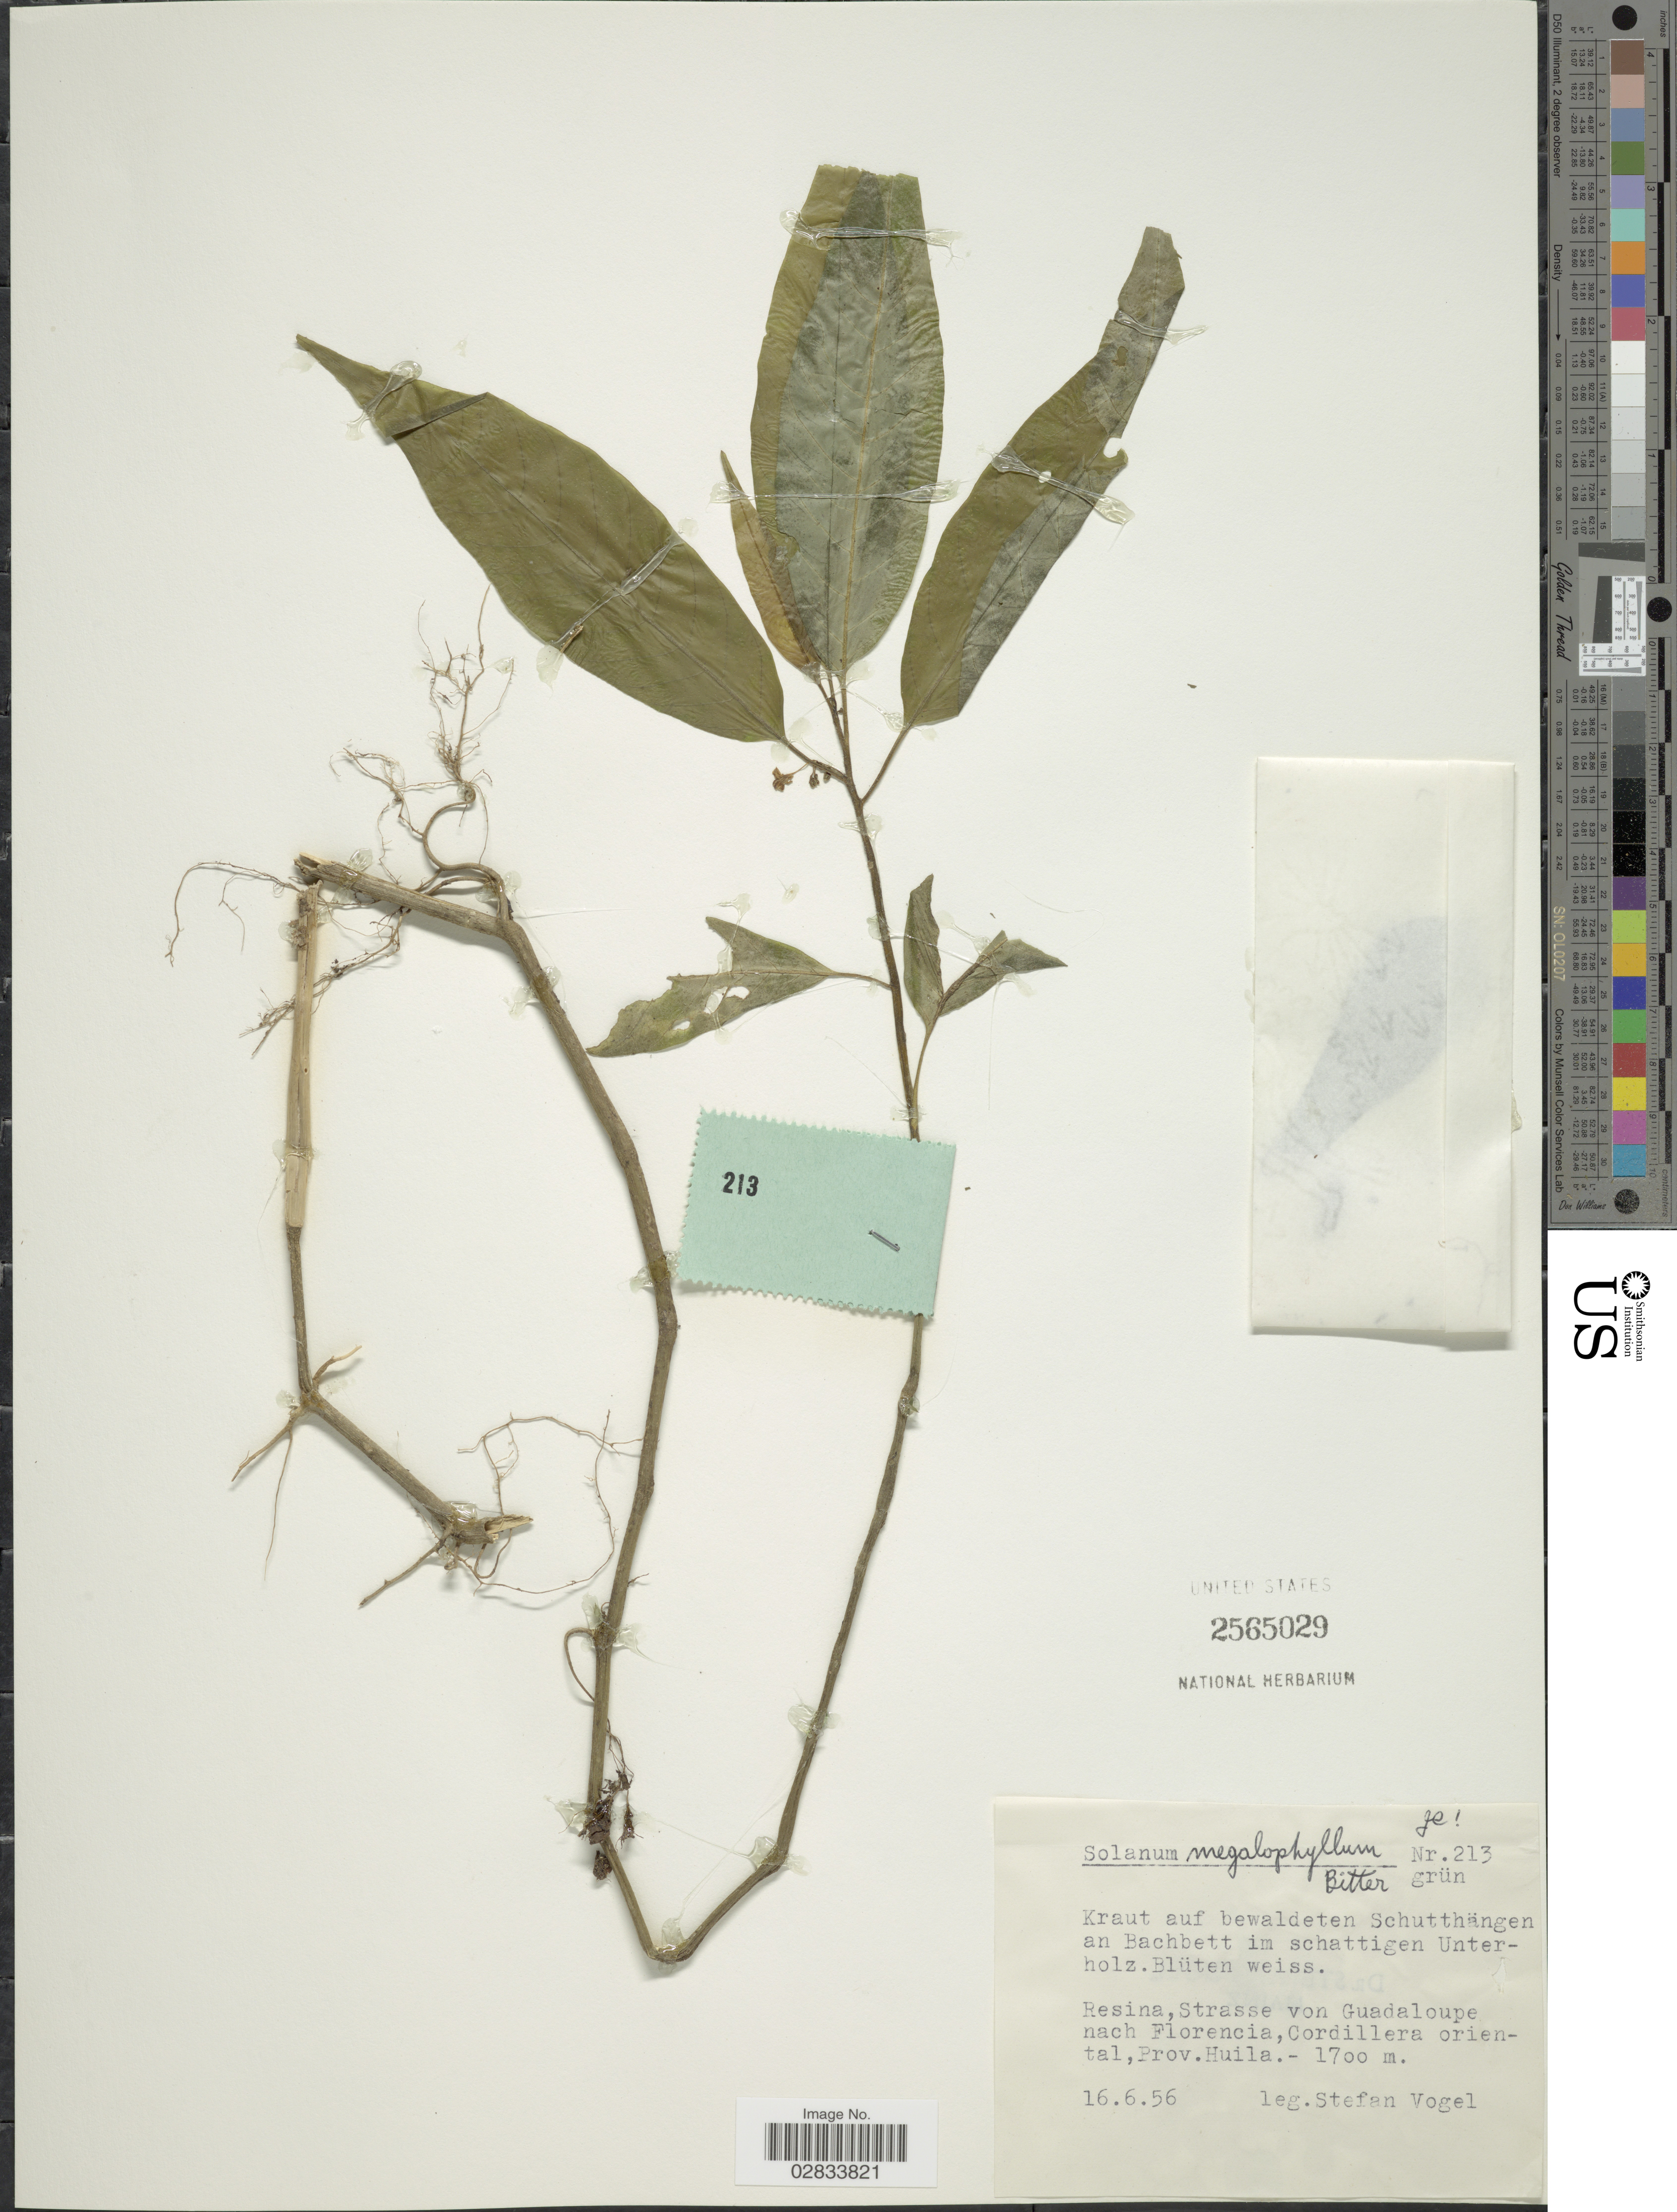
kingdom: Plantae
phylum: Tracheophyta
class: Magnoliopsida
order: Solanales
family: Solanaceae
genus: Solanum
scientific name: Solanum megalophyllum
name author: Bitter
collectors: S. Vogel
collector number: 213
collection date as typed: Transcribed d/m/y: 16/6/56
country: Colombia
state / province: Huila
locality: Resina, Strasse von Guadaloupe nach Florencia, Cordillera oriental, Prov. Huila.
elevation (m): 1700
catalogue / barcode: US 2565029